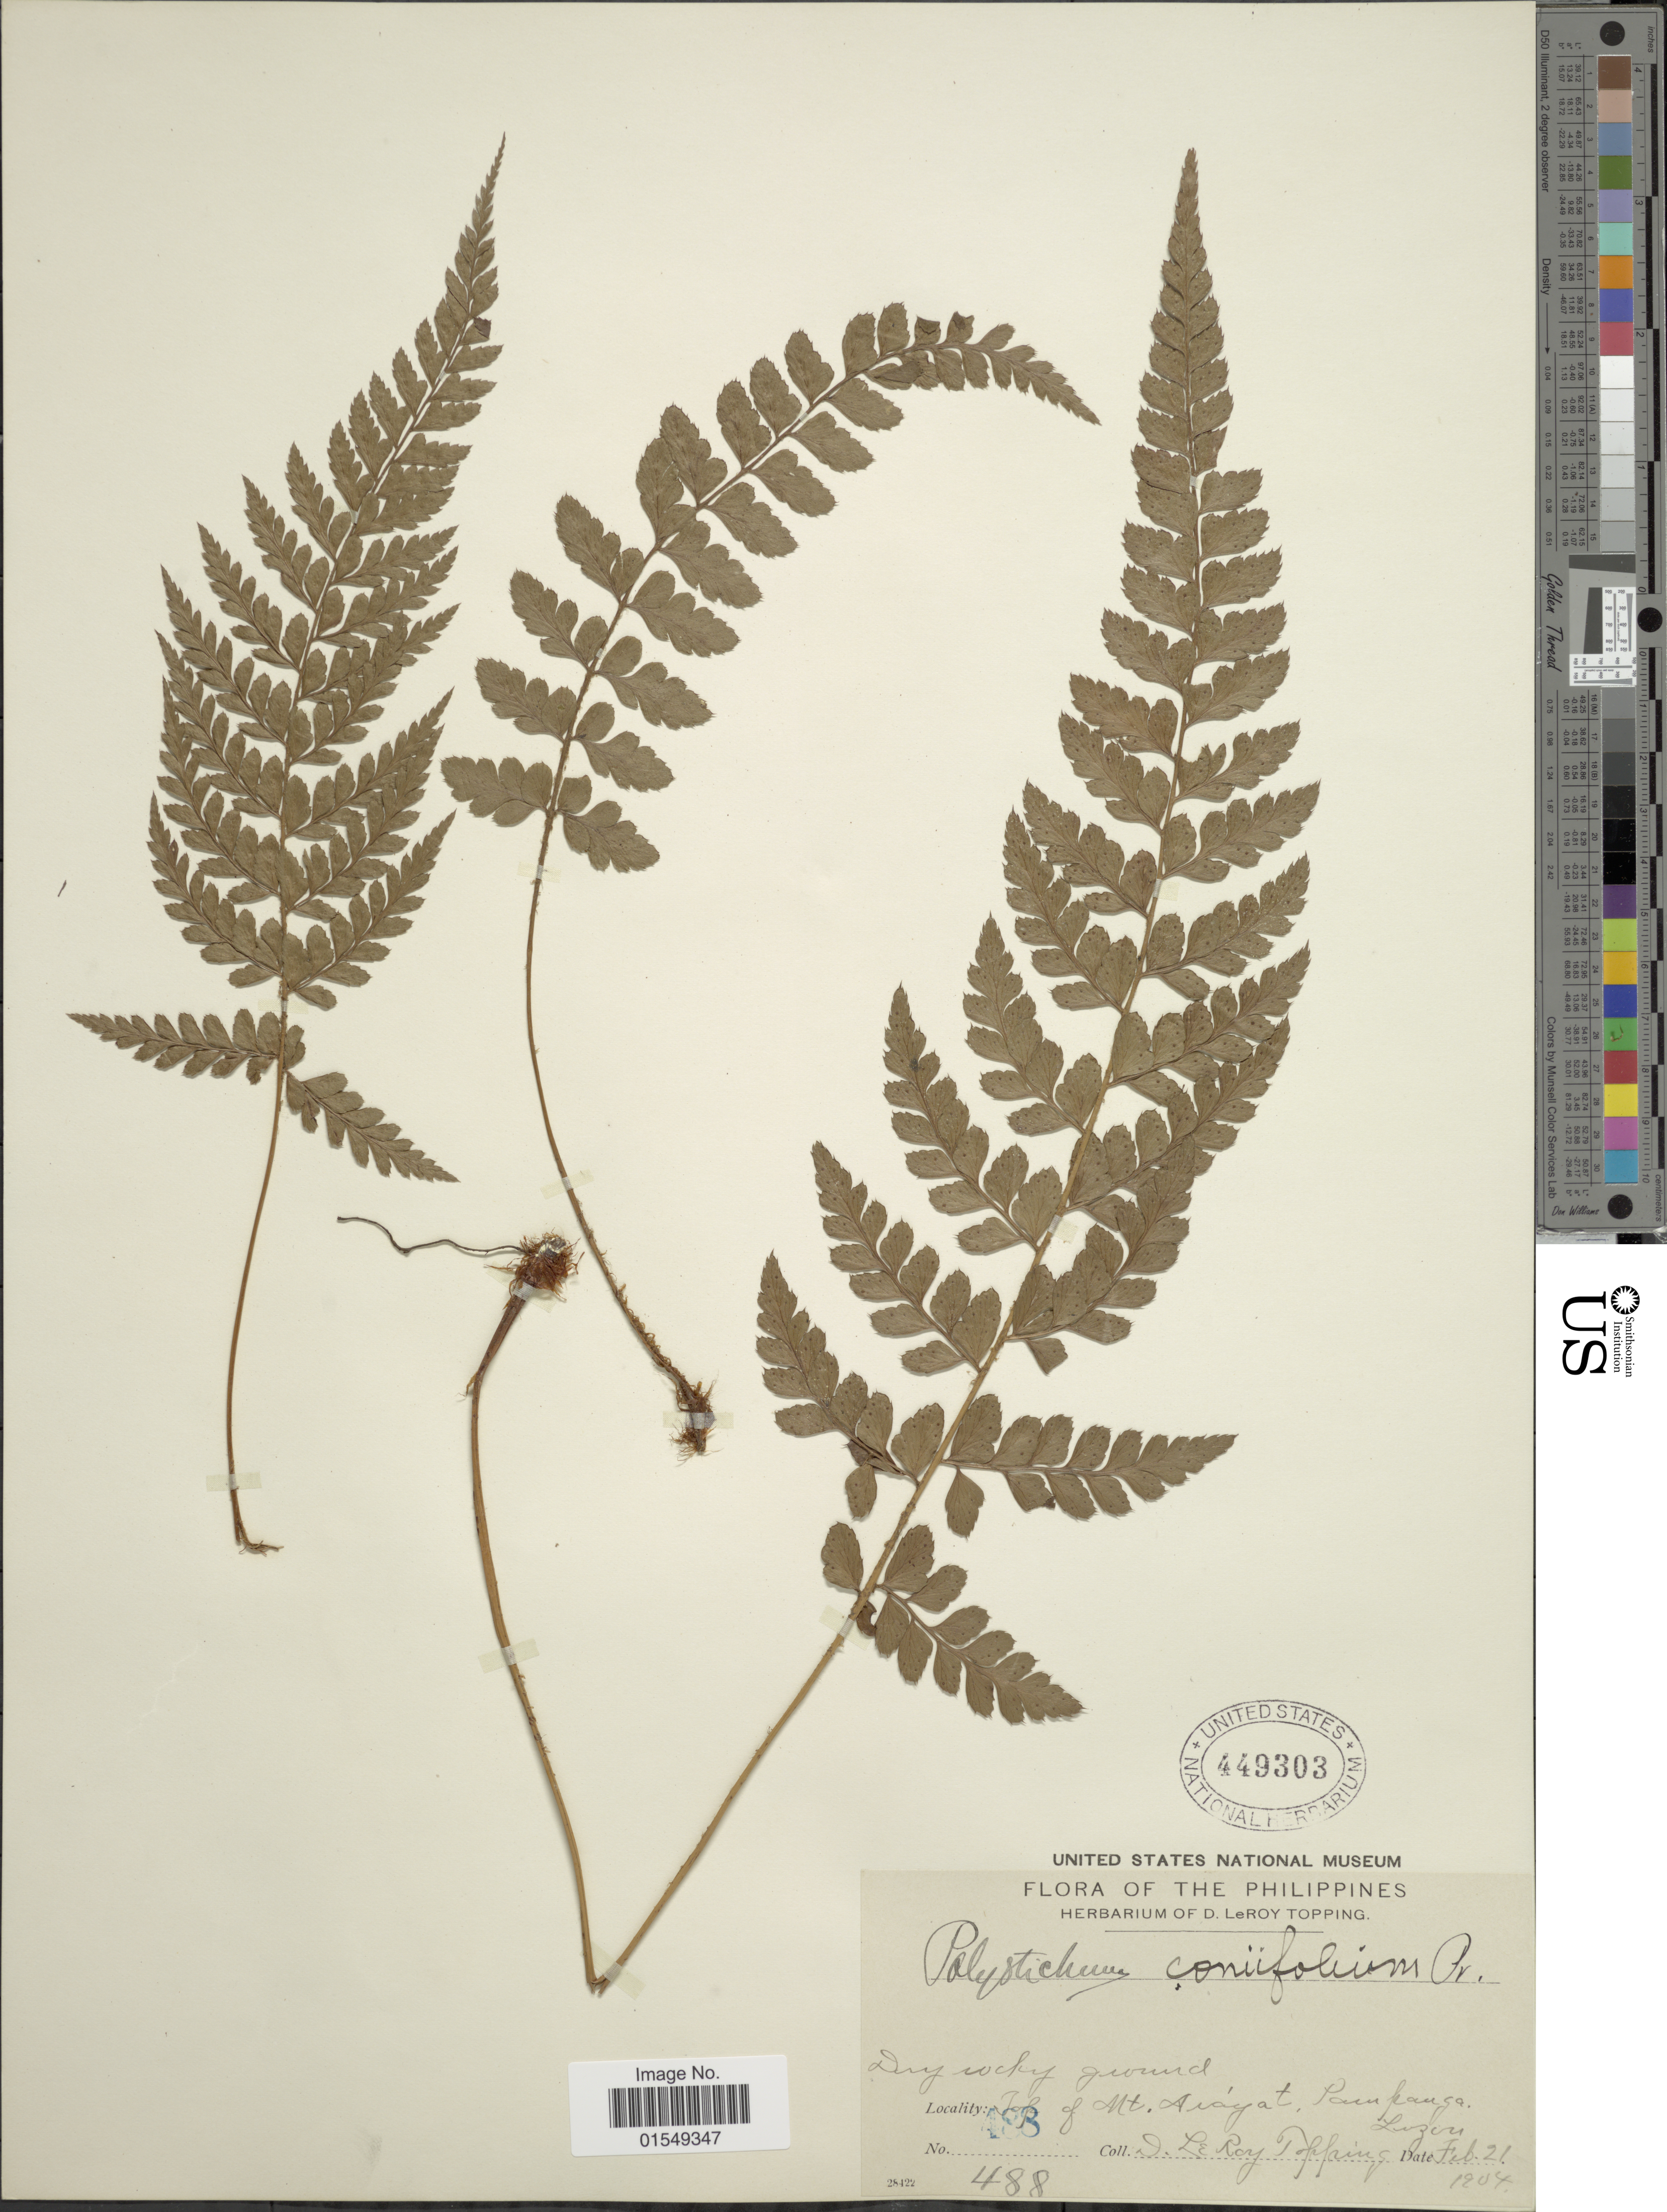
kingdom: Plantae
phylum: Tracheophyta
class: Polypodiopsida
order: Polypodiales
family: Dryopteridaceae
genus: Arachniodes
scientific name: Arachniodes aristata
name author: (G. Forst.) Tindale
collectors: D. L. Topping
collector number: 488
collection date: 1904-02-21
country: Philippines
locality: Top of Mt. Arayat, Pampanga, Luzon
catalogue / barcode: US 449303